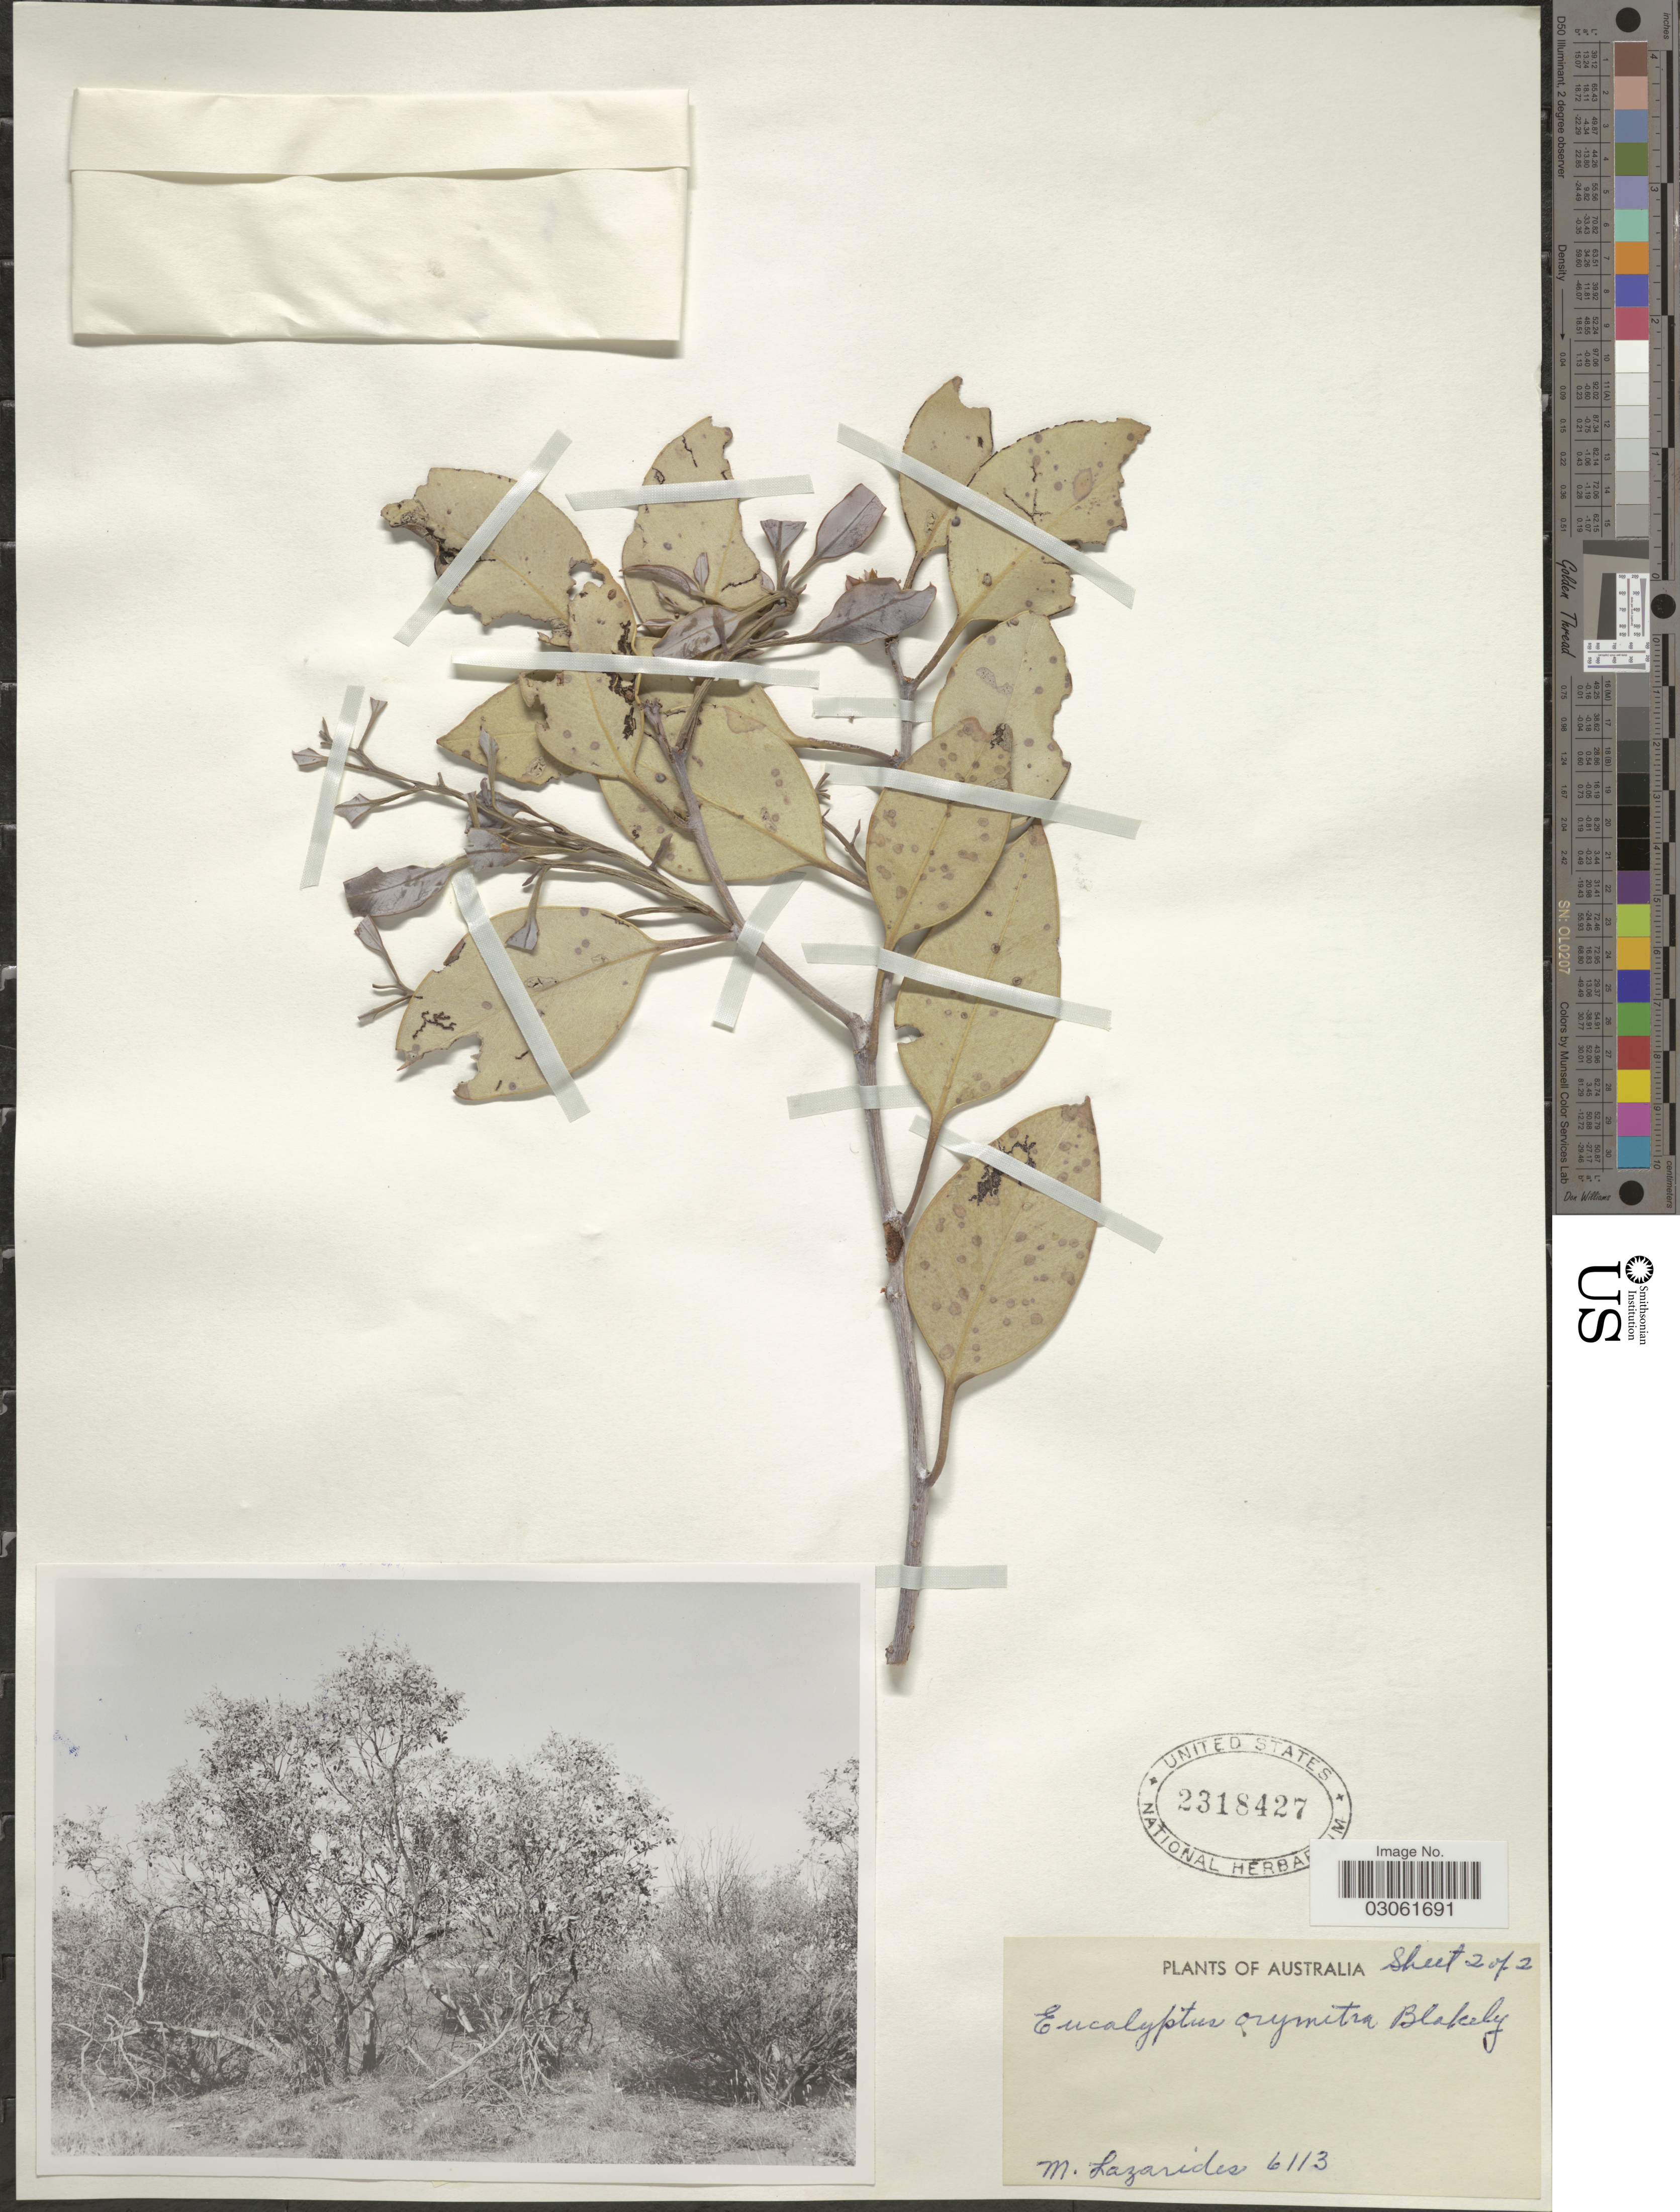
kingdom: Plantae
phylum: Tracheophyta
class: Magnoliopsida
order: Myrtales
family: Myrtaceae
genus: Eucalyptus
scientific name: Eucalyptus x oxypoma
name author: Blakely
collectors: M. Lazarides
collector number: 6113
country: Australia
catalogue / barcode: US 2318427